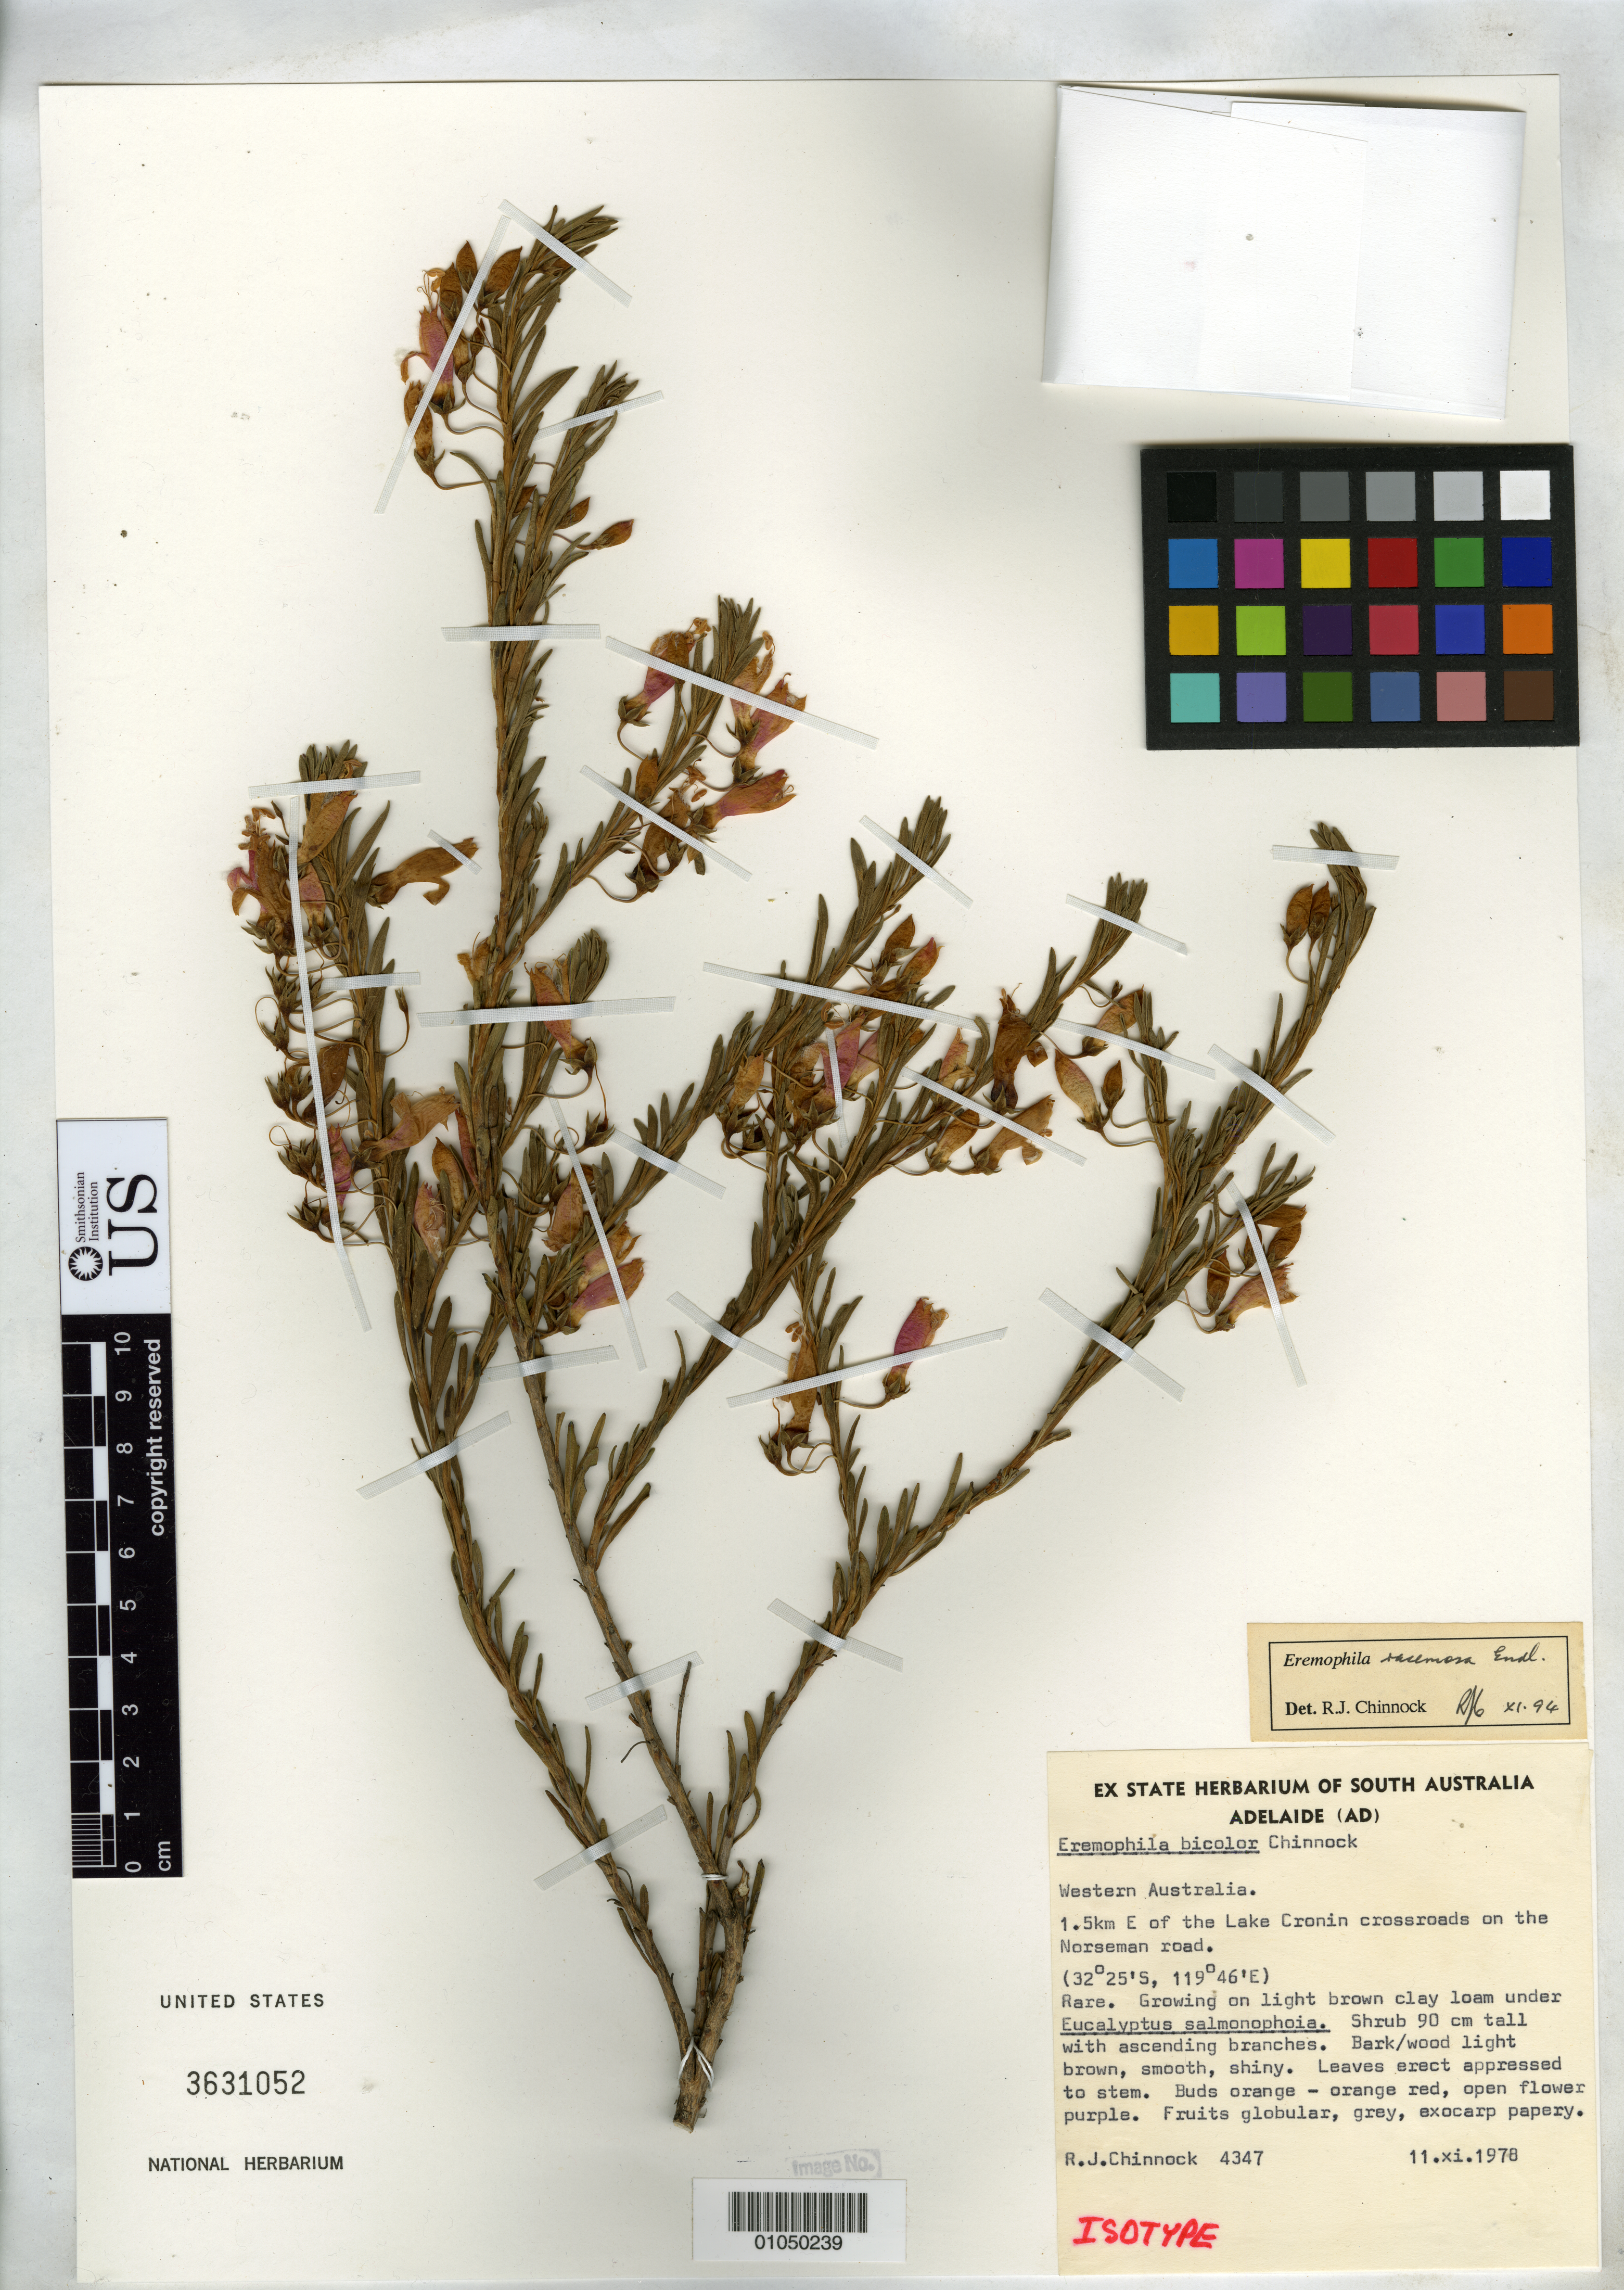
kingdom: Plantae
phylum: Tracheophyta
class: Magnoliopsida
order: Lamiales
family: Scrophulariaceae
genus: Eremophila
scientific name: Eremophila bicolor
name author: Chinnock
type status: Isotype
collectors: R. J. Chinnock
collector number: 4347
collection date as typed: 11.xi.1978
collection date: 1978-11-11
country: Australia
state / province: Western Australia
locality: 1.5 km E of the Lake Cronin crossroads on the Norseman road.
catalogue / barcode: US 3631052